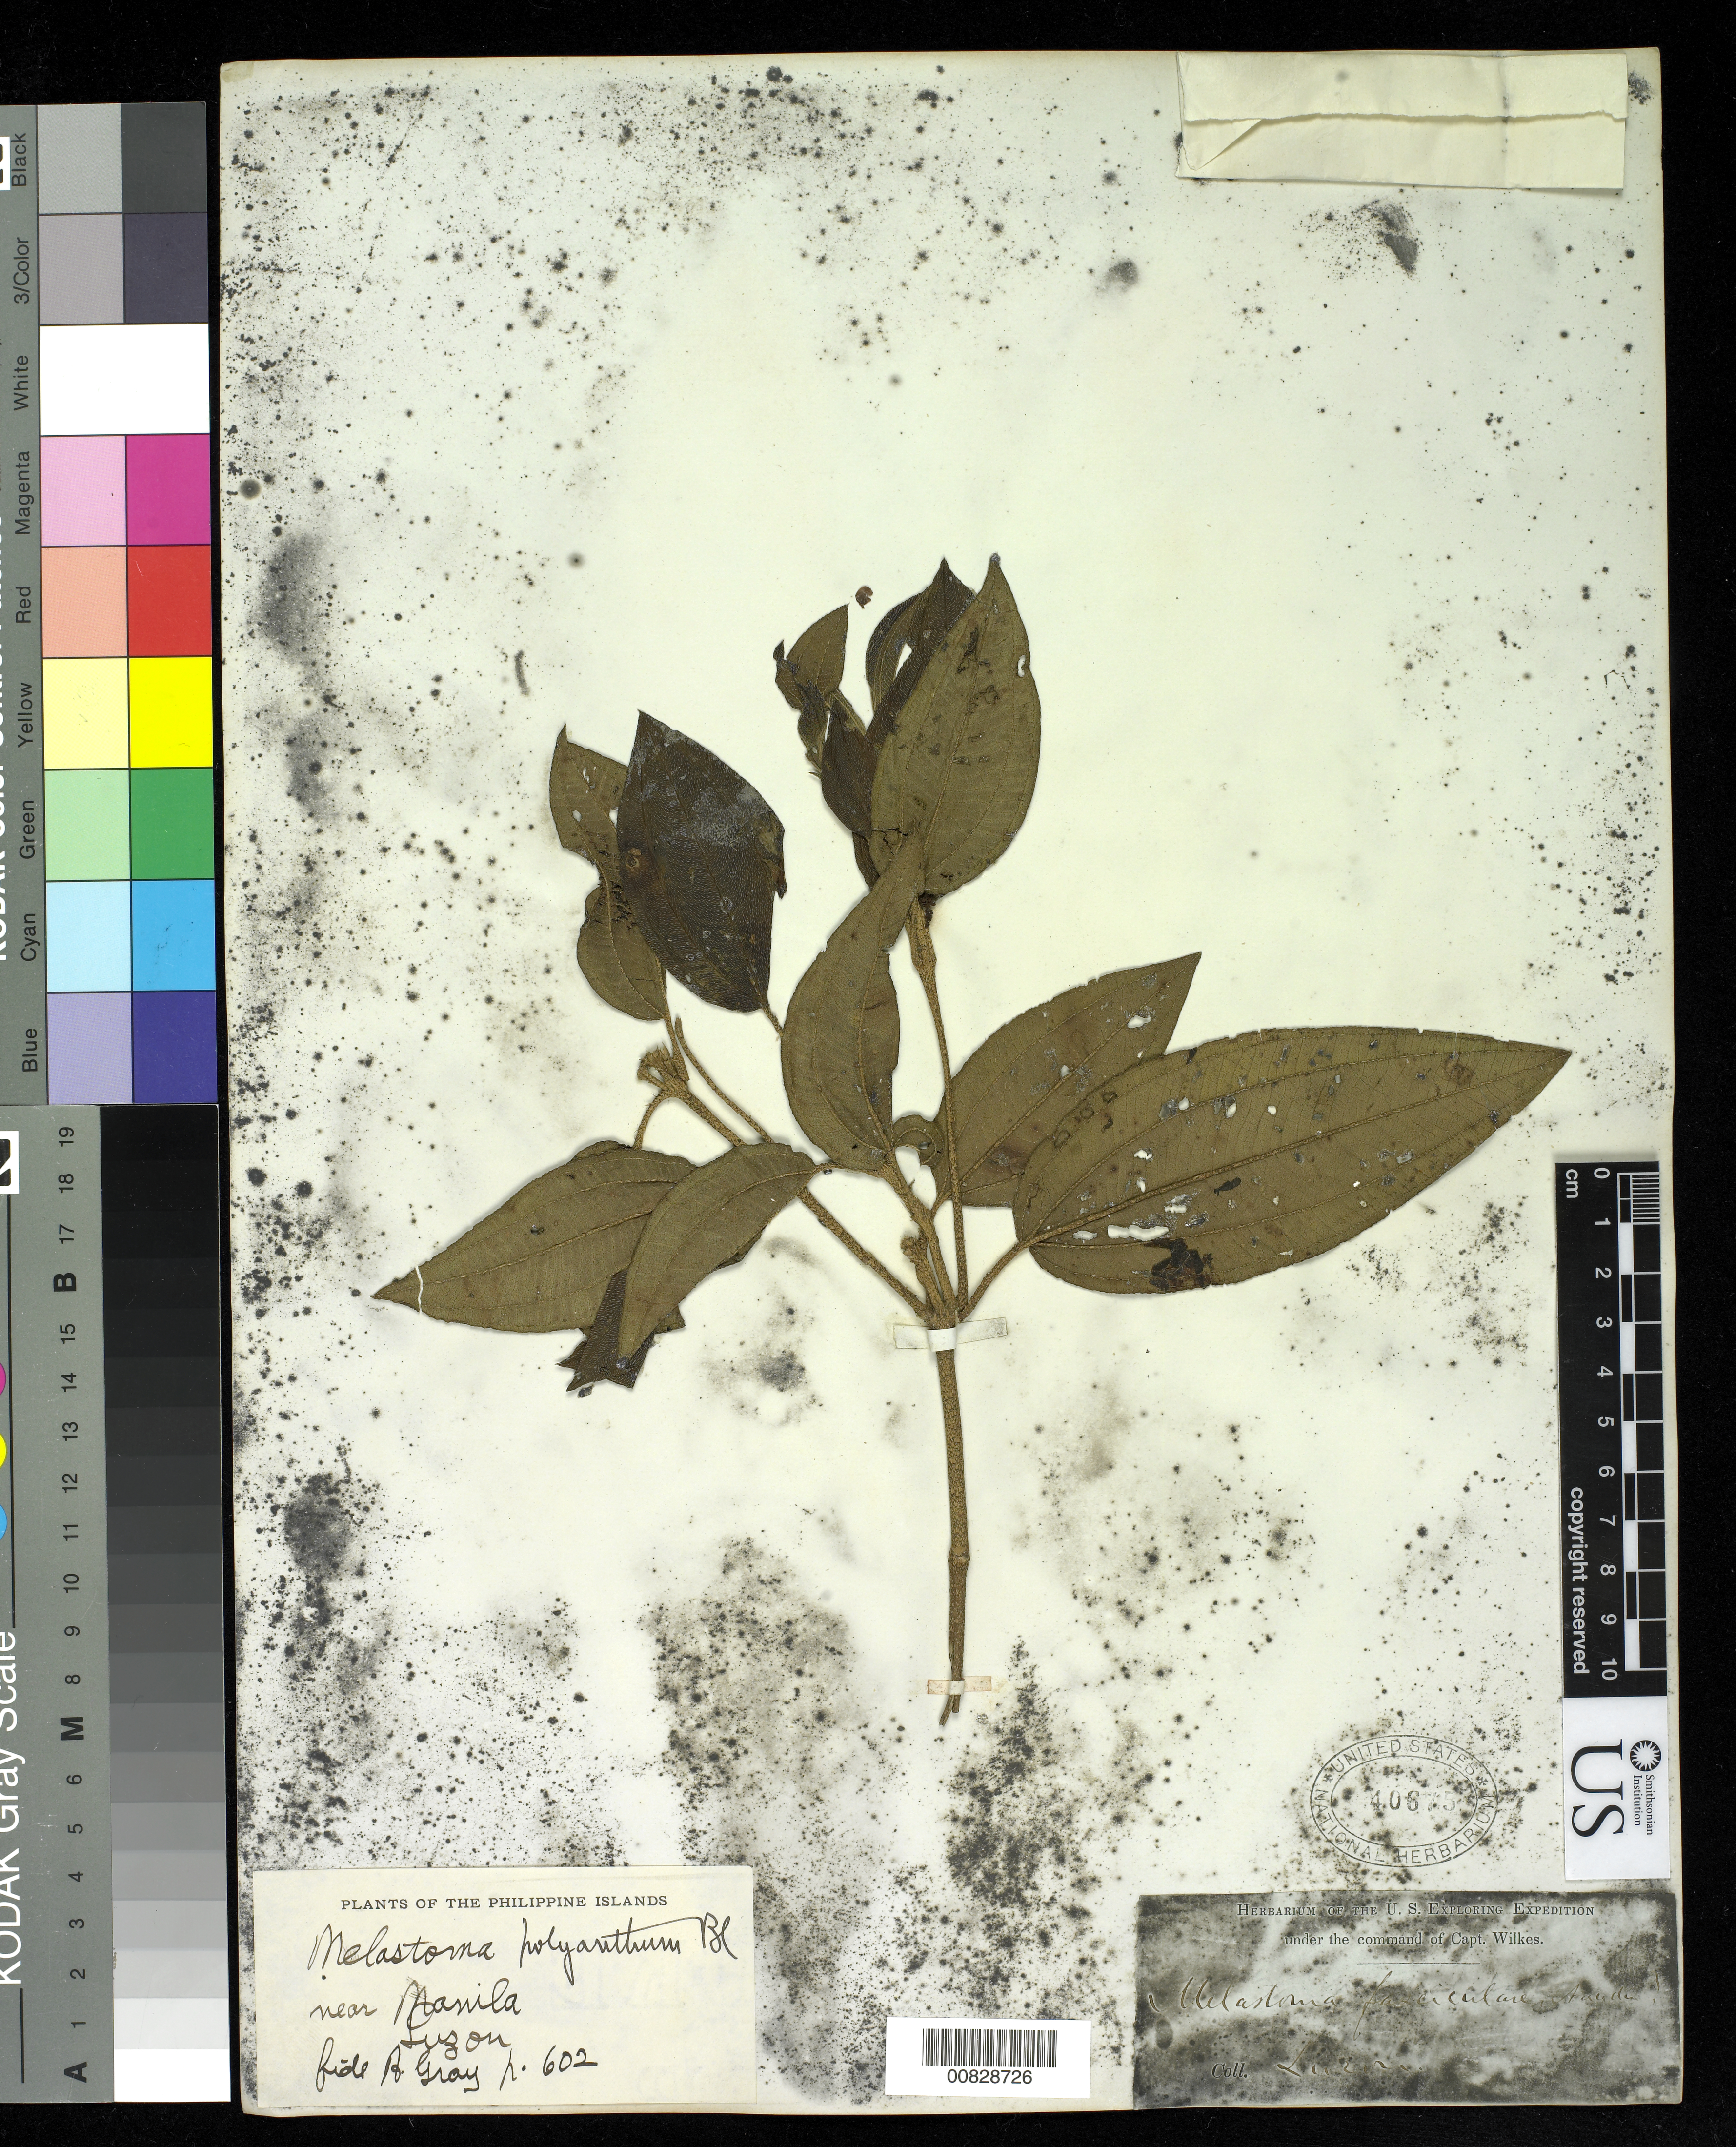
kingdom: Plantae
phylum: Tracheophyta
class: Magnoliopsida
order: Myrtales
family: Melastomataceae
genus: Melastoma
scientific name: Melastoma malabathricum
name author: L.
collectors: Wilkes Explor. Exped.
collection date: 1838/1842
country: Philippines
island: Luzon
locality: Luzon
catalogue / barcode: US 40675